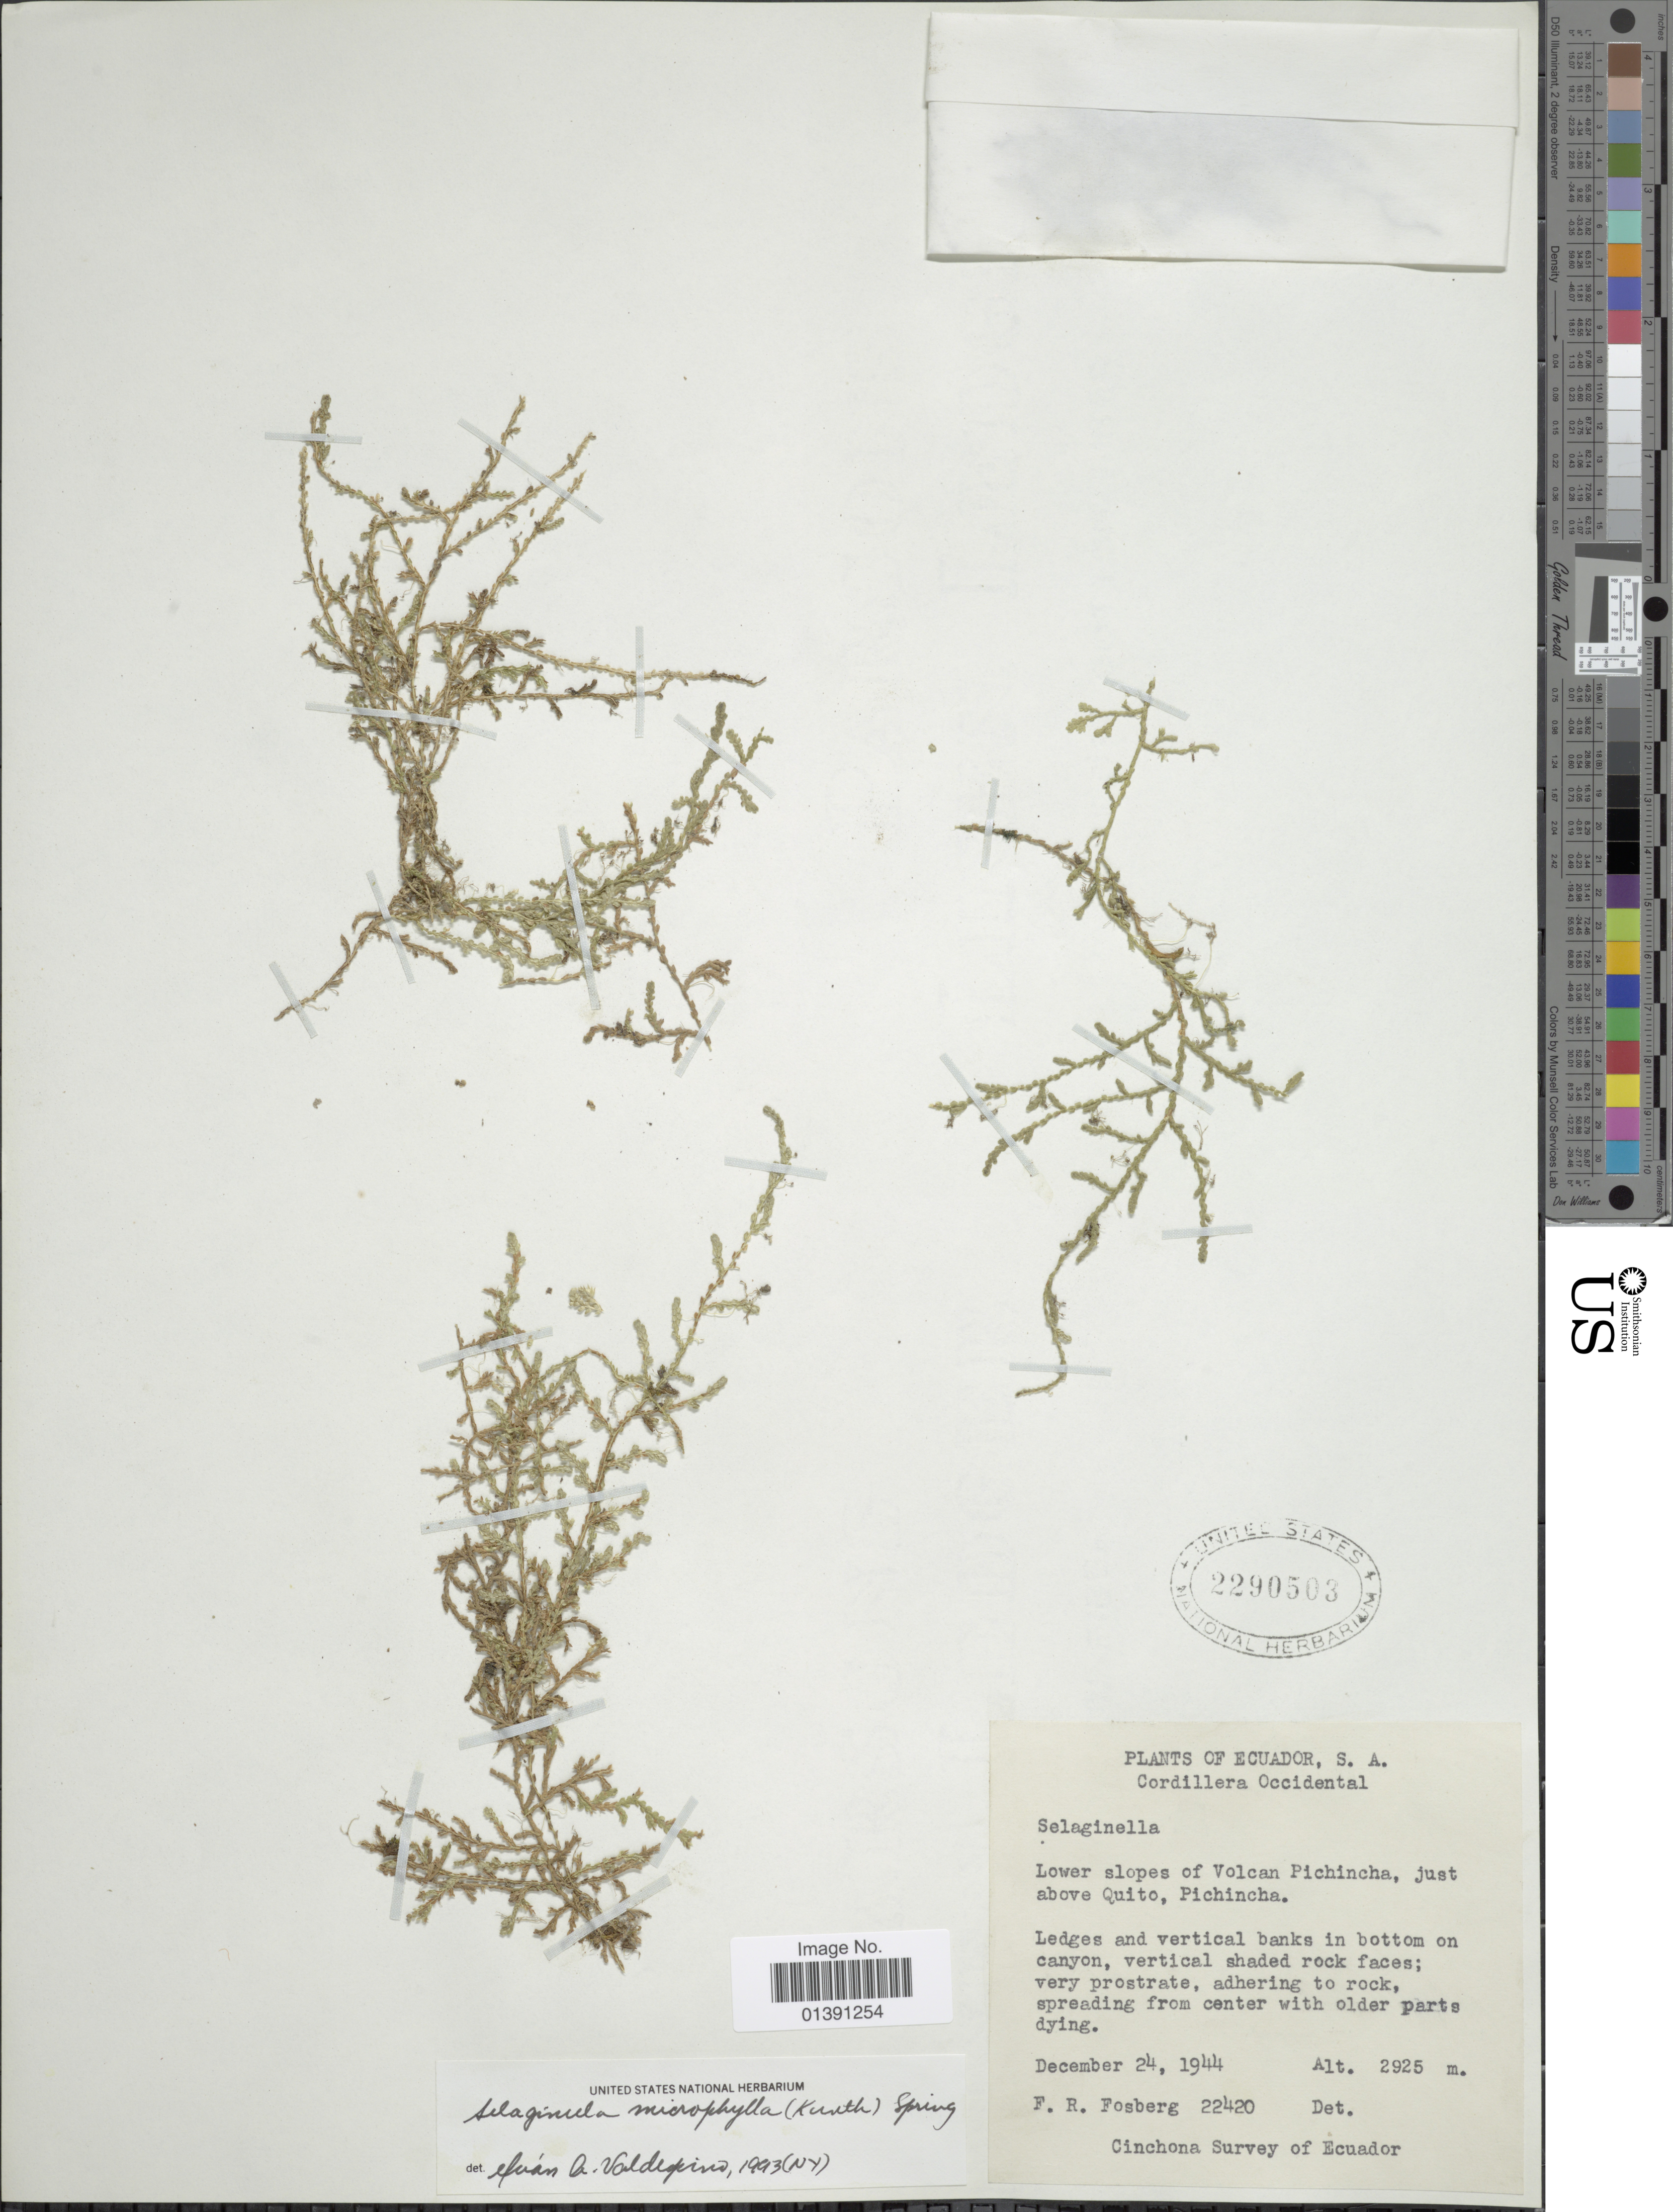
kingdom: Plantae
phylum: Tracheophyta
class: Lycopodiopsida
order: Selaginellales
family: Selaginellaceae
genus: Selaginella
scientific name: Selaginella microphylla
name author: (Kunth) Spring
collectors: F. R. Fosberg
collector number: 22420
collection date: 1944-12-24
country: Ecuador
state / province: Pichincha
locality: Cordillera Occidental, Lower slopes of Volcan Pichincha, just above Quito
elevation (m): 2925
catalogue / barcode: US 2290503